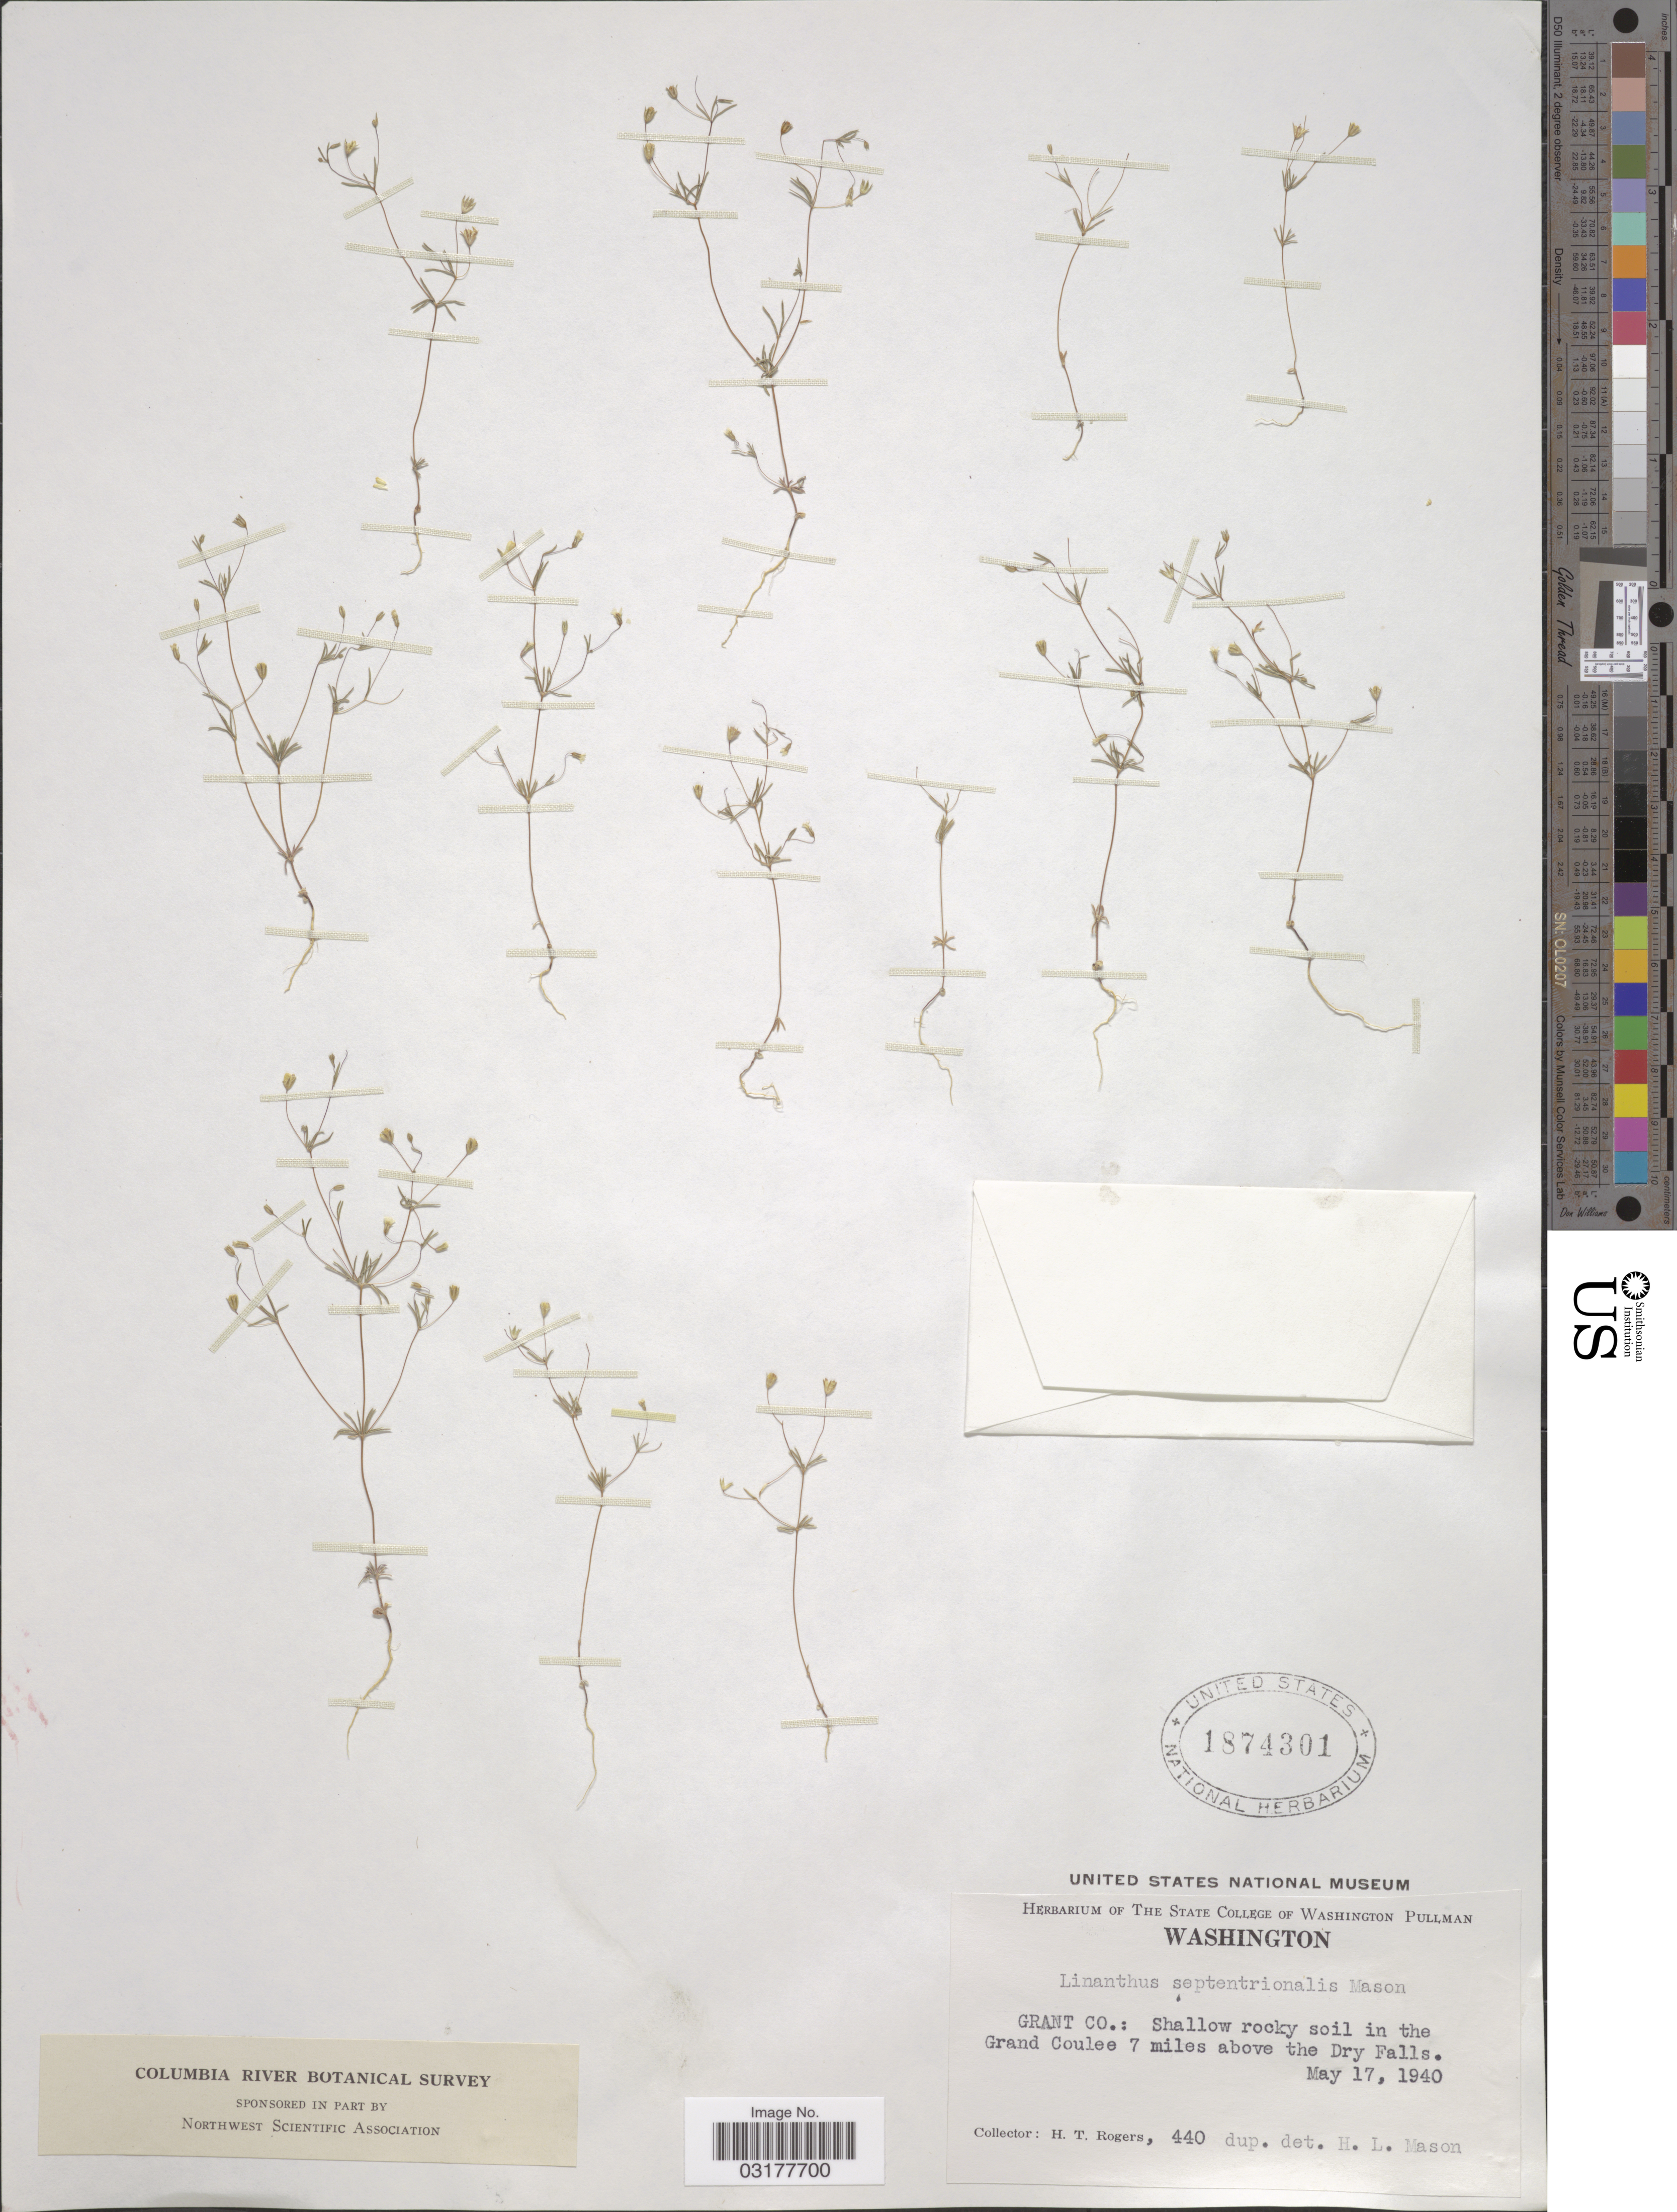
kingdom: Plantae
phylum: Tracheophyta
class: Magnoliopsida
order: Ericales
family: Polemoniaceae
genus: Leptosiphon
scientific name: Leptosiphon septentrionalis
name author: (H. Mason) J.M. Porter & L.A. Johnson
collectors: H. Rogers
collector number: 440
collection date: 1940-05-17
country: United States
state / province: Washington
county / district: Grant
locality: Grant Co.: Shallow rocky soil in the Grand Coulee 7 miles above the Dry Falls. Columbia River. [unsure placement]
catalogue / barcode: US 1874301